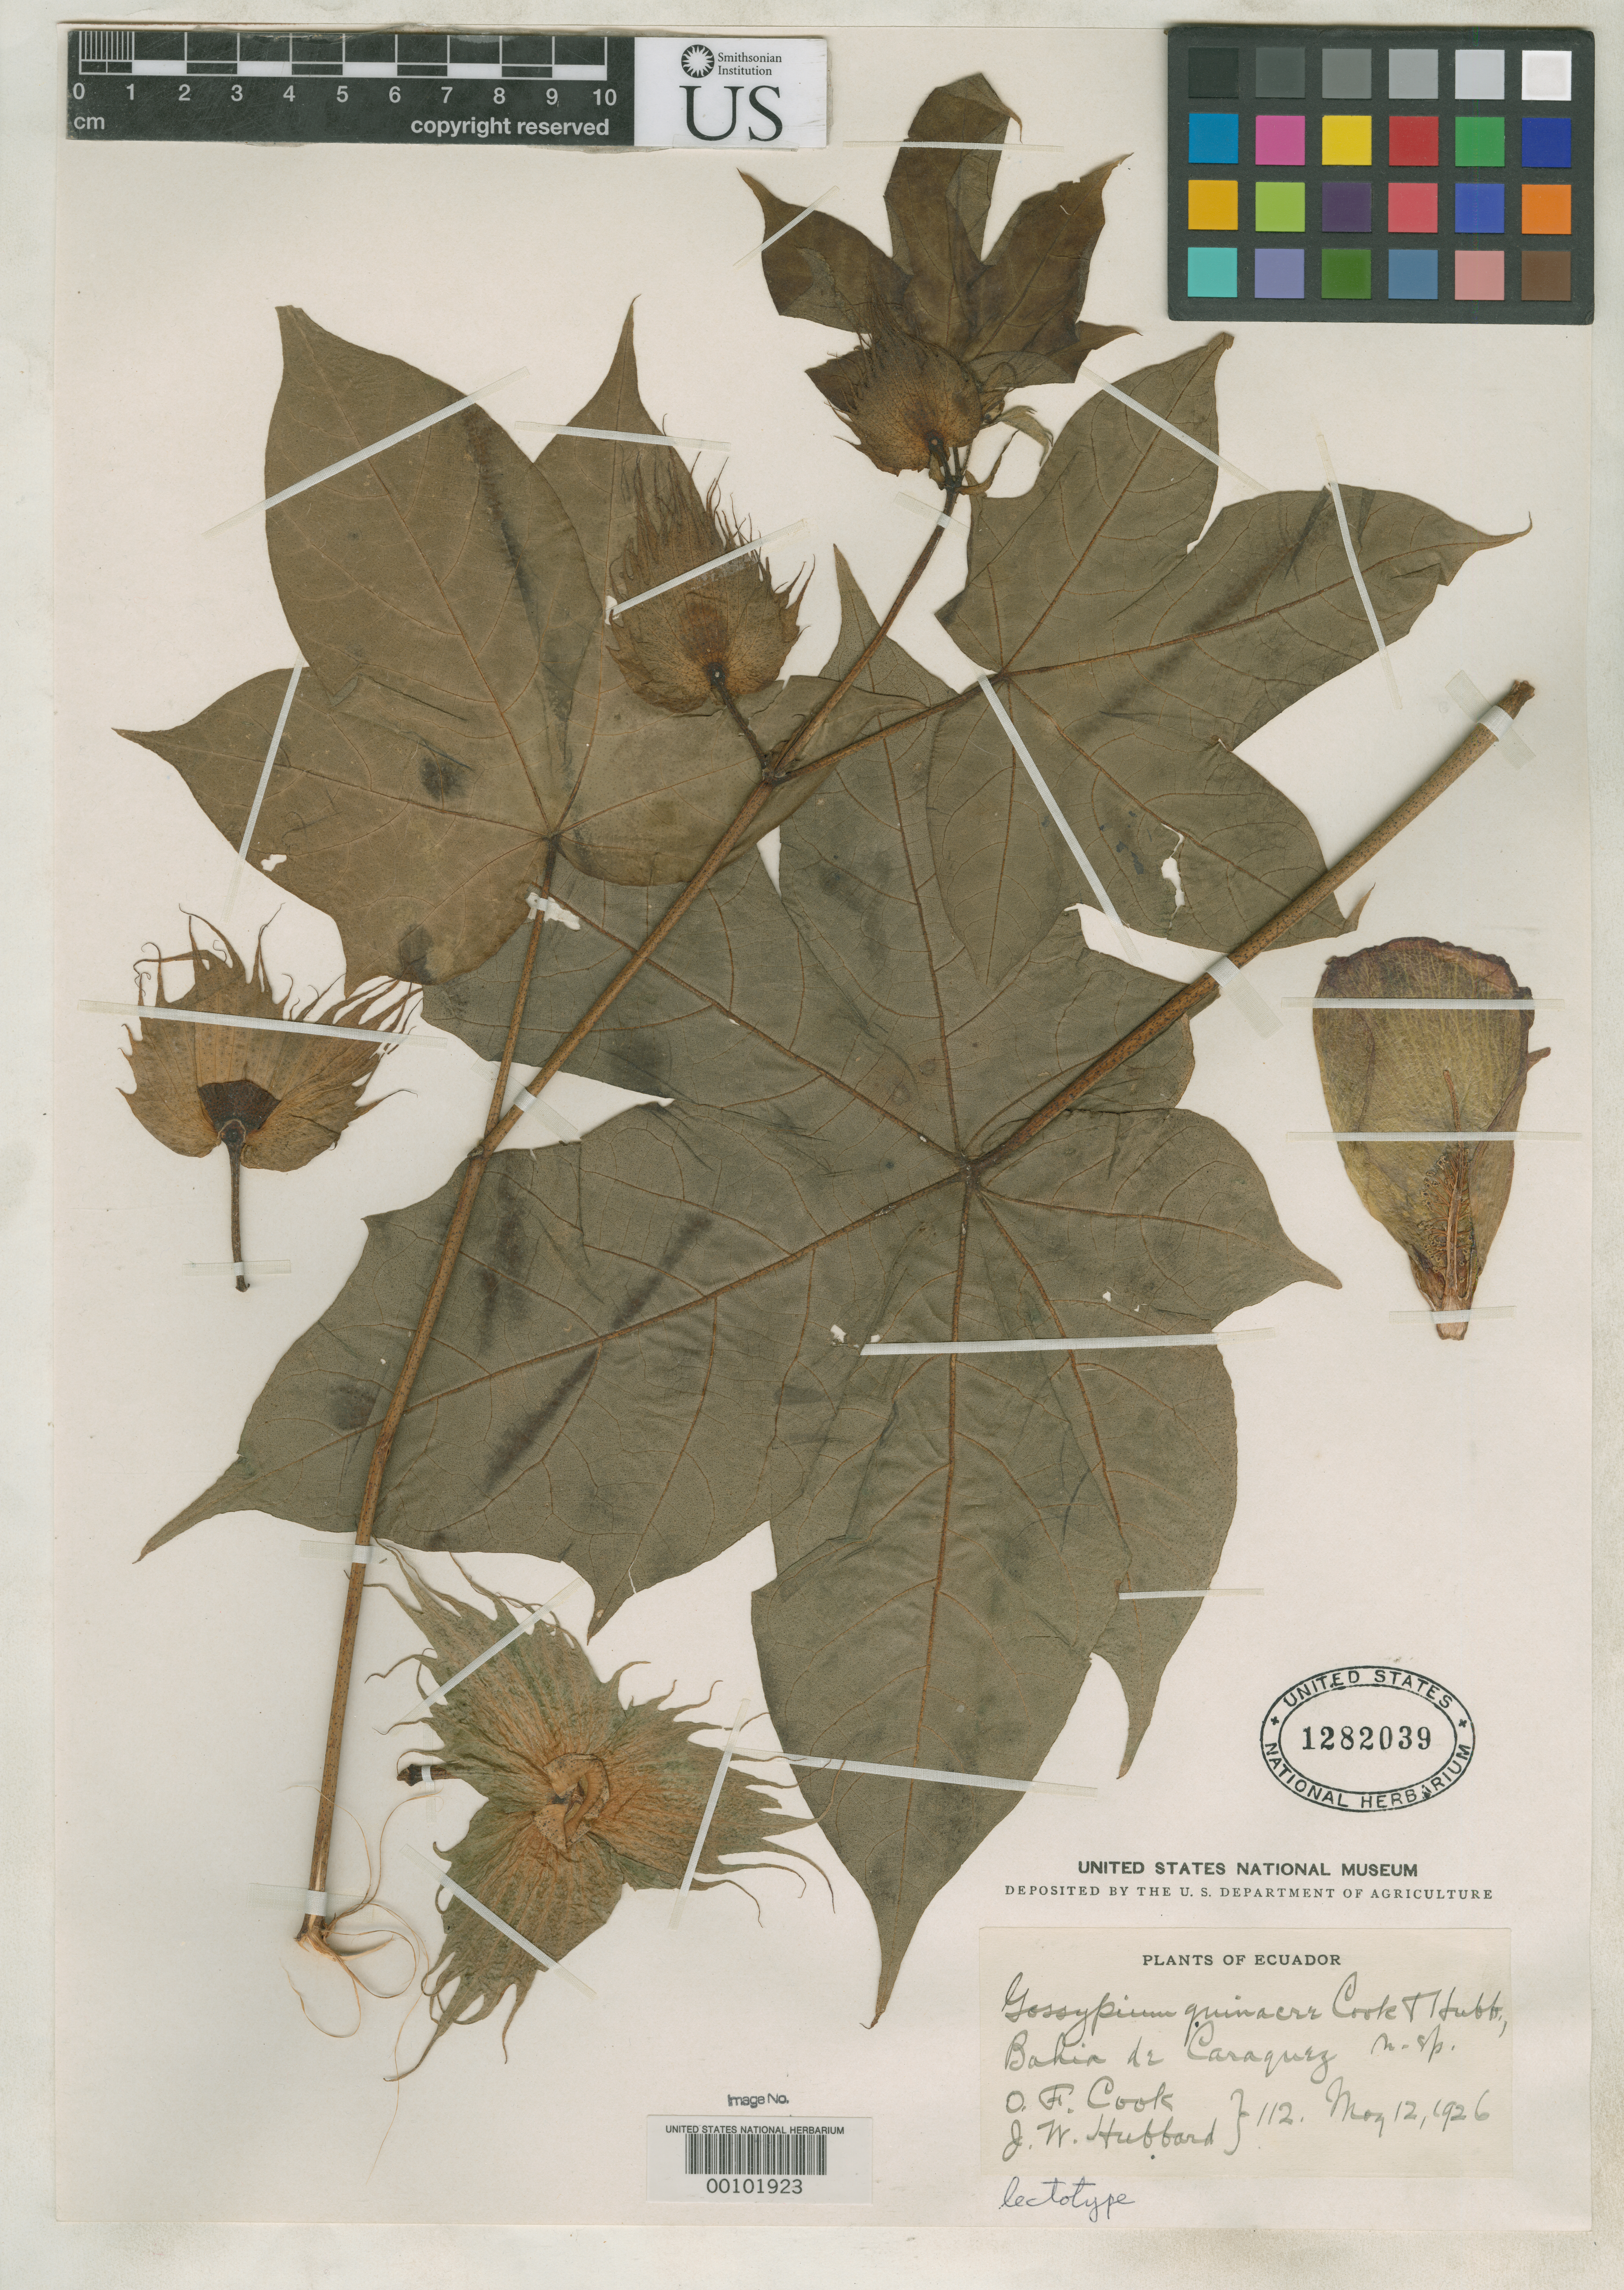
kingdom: Plantae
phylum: Tracheophyta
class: Magnoliopsida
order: Malvales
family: Malvaceae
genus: Gossypium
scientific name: Gossypium quinacre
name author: O.F. Cook & J.W. Hubb.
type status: Holotype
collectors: O. F. Cook & J. W. Hubbard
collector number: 112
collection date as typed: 12 May 1926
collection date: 1926-05-12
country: Ecuador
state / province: Manabí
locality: Bahia de Caraquez.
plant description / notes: Protologue explicitly cites "Type" in US with USNH sheets numbers 1282039, 1282040, 1282041. We interpret this as a holotype mounted on 3 sheets but Fryxell (1976, Bull. Tech. U.S.D.A. 1491: 62) designates USNH 128039 as lectotype, possibly unnecessarily.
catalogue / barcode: US 1282039